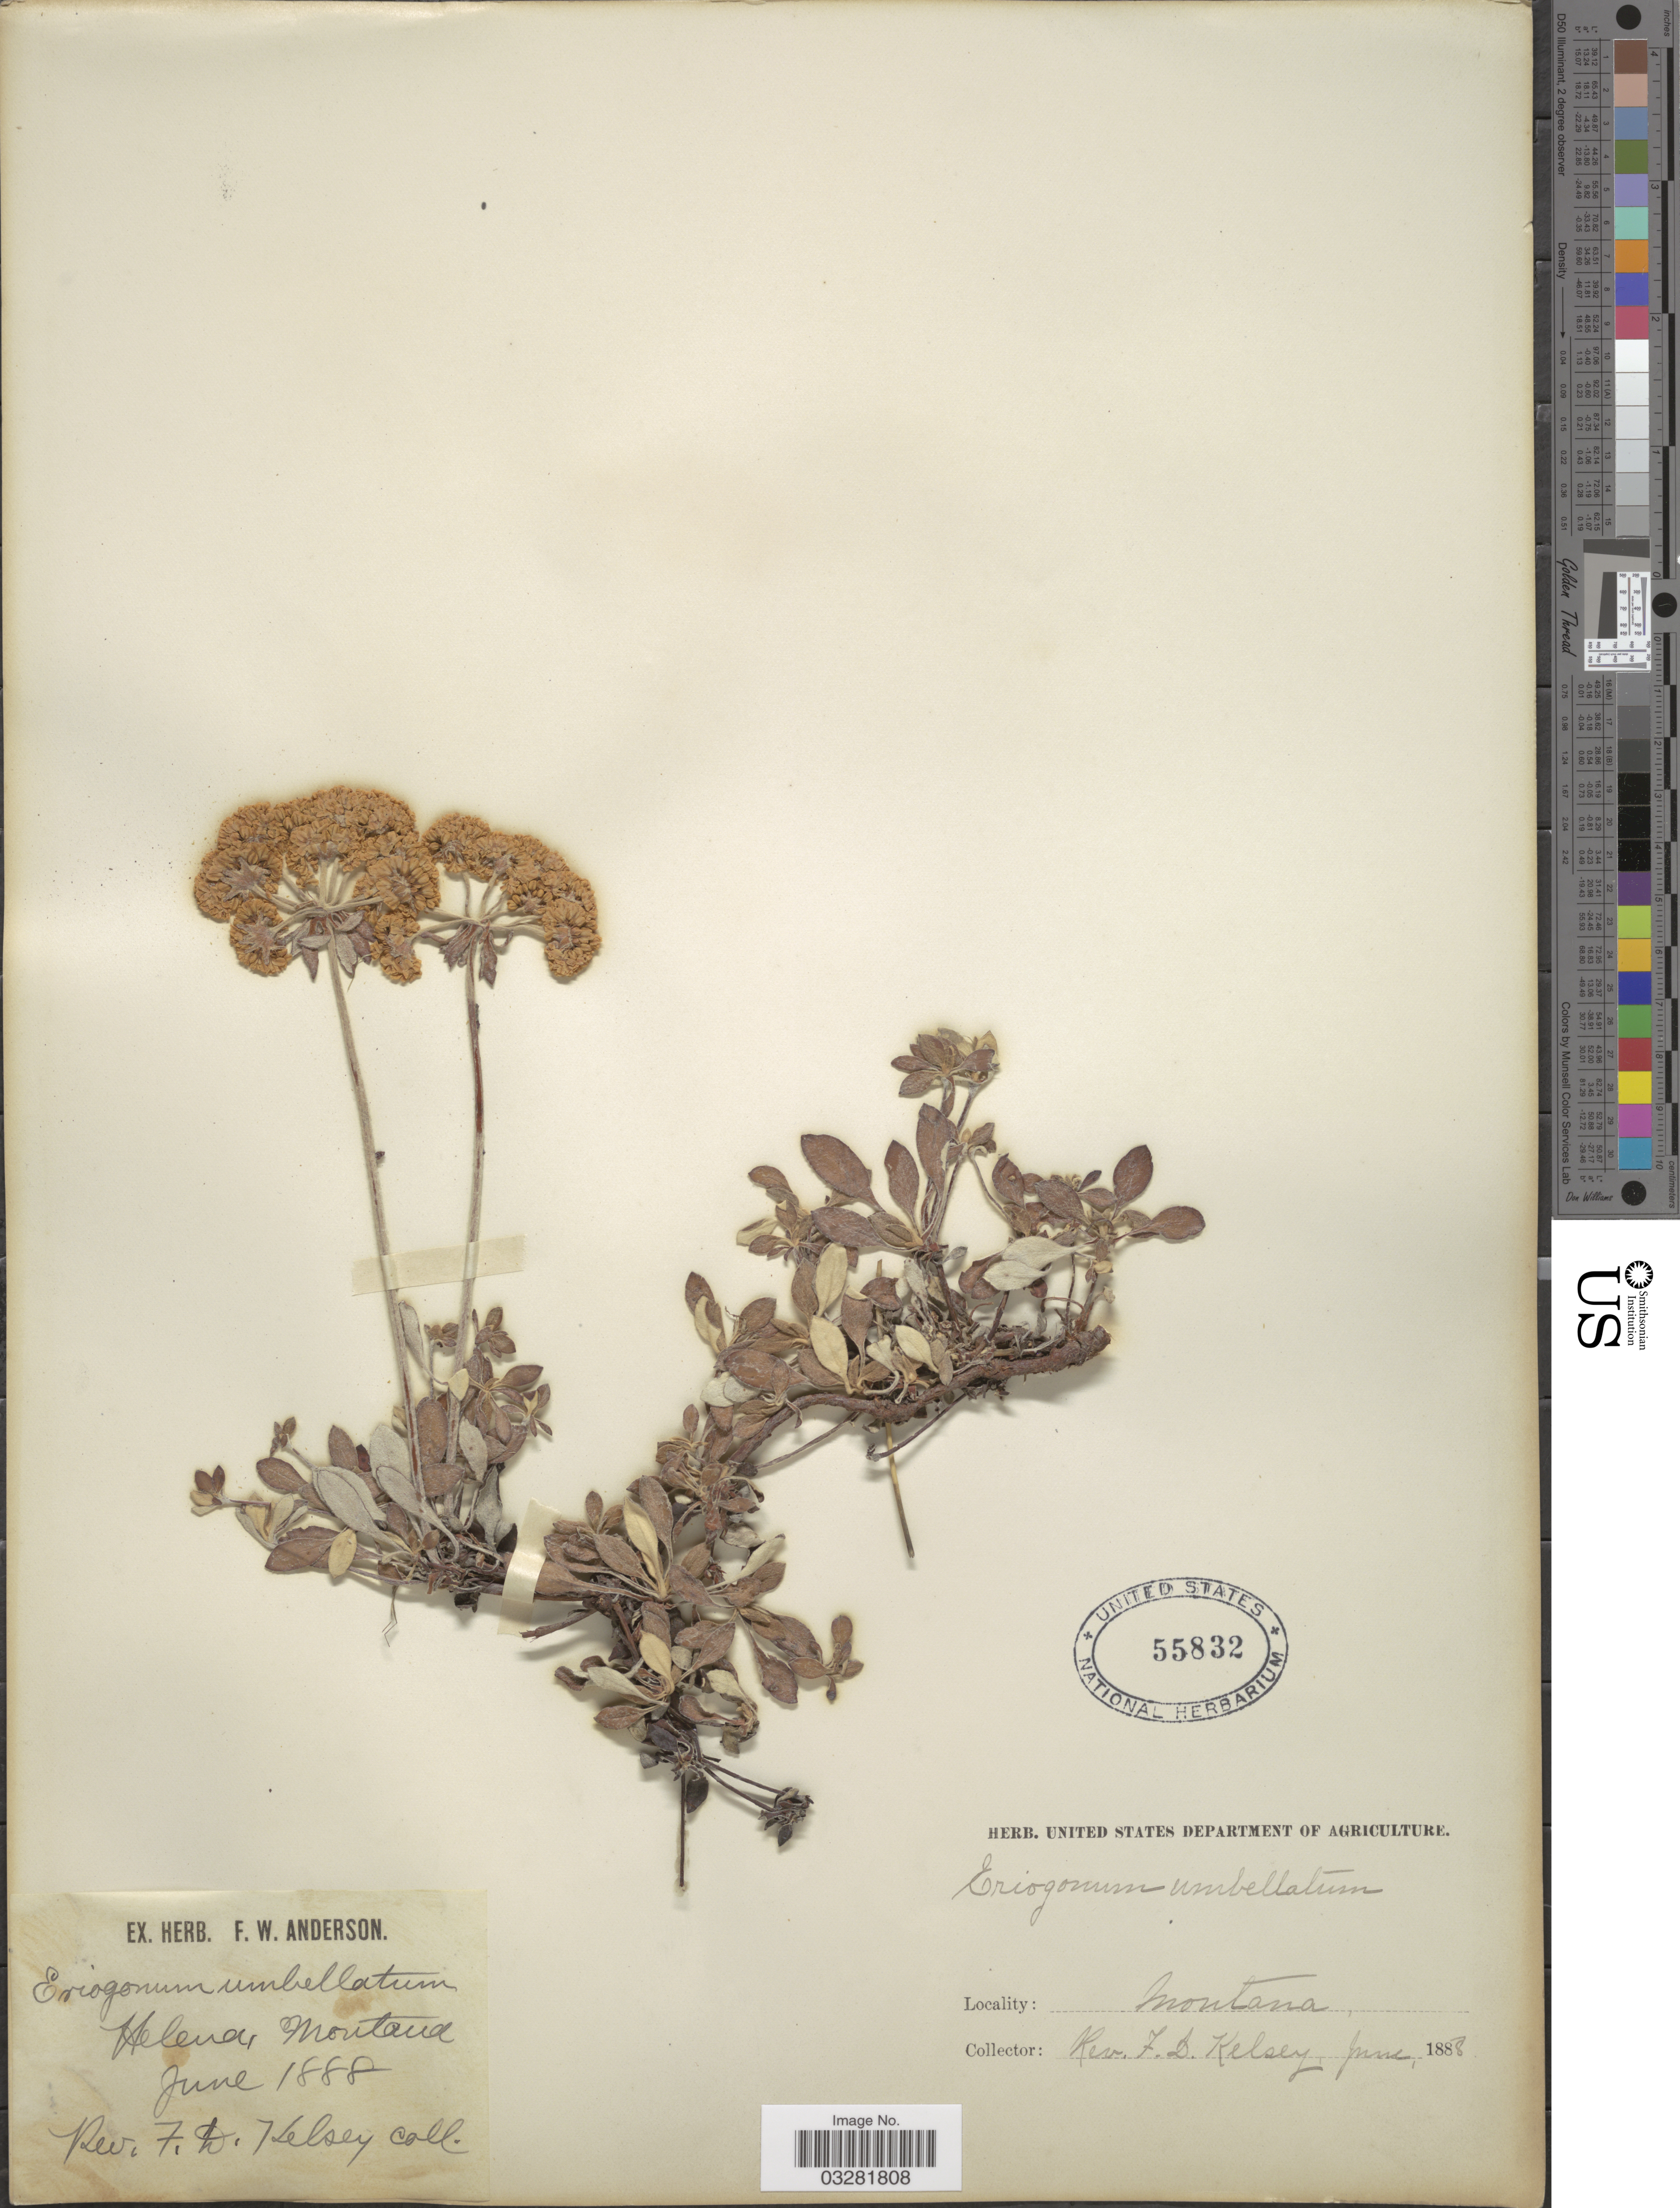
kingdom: Plantae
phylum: Tracheophyta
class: Magnoliopsida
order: Caryophyllales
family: Polygonaceae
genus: Eriogonum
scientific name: Eriogonum umbellatum var. subalpinum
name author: M.E. Jones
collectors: F. Kelsey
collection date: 1888-06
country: United States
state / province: Montana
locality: Helena.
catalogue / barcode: US 55832